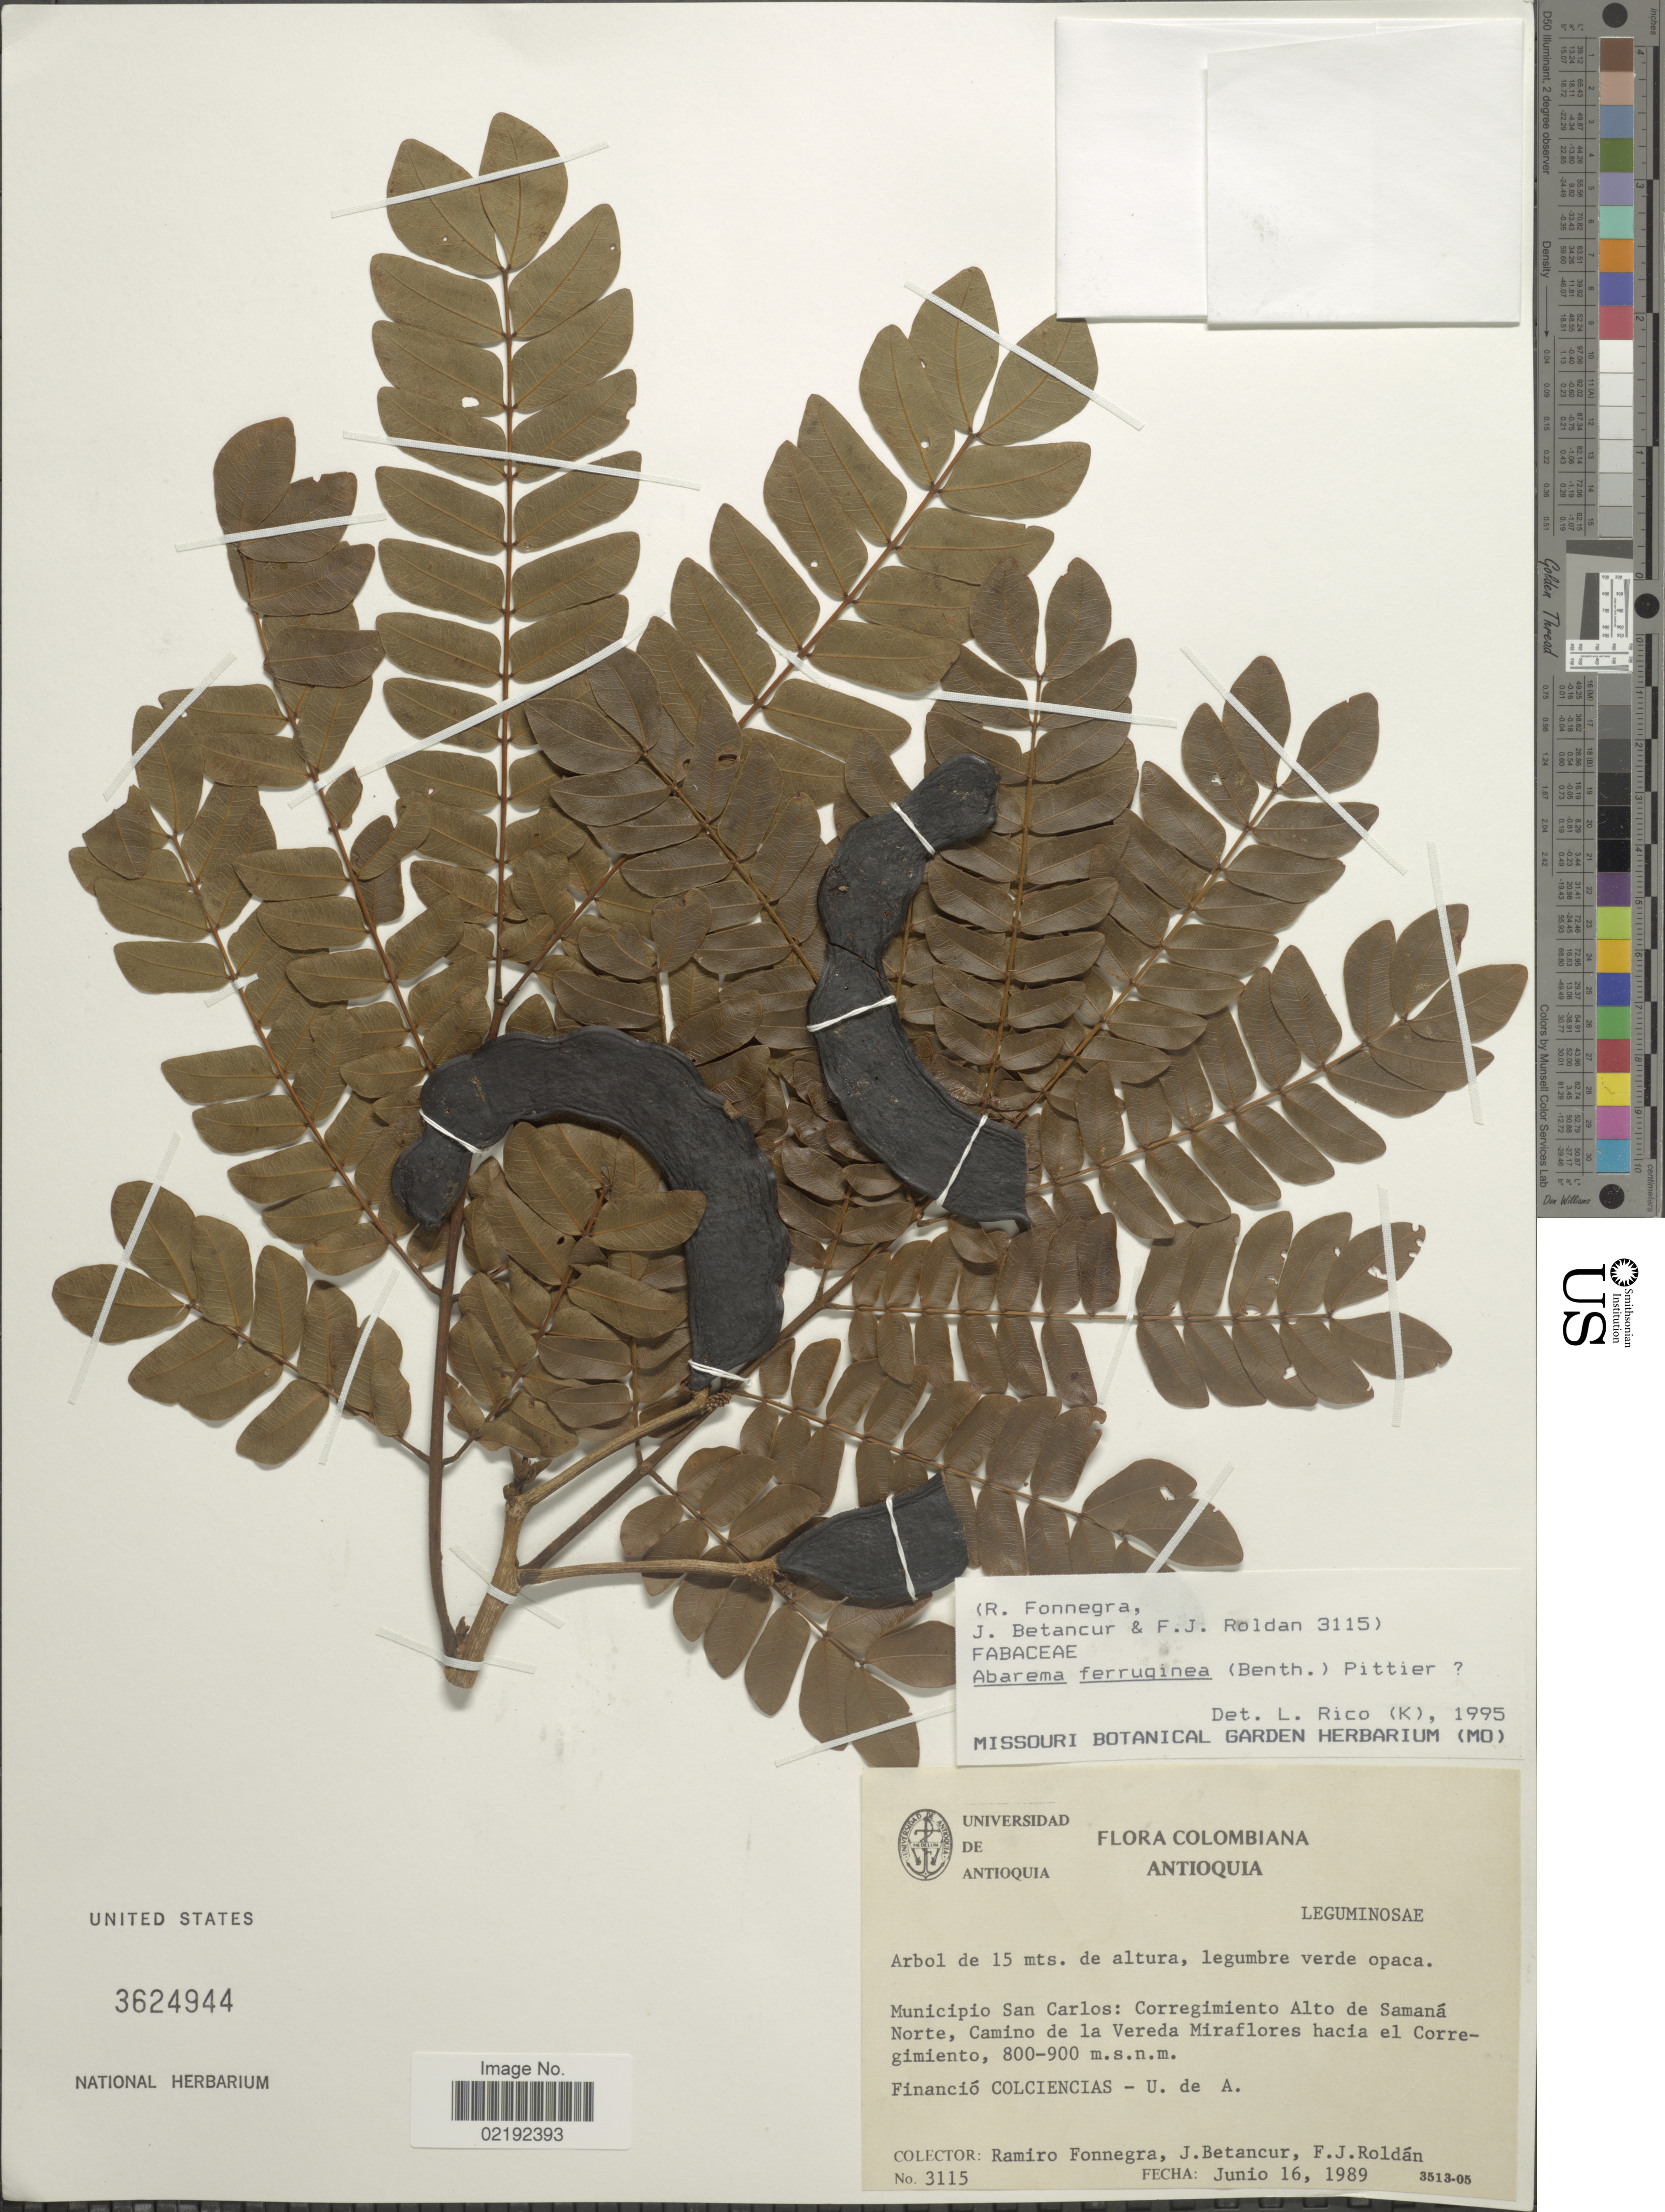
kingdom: Plantae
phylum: Tracheophyta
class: Magnoliopsida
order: Fabales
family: Fabaceae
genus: Abarema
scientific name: Abarema ferruginea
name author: (Benth.) Pittier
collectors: R. Fonnegra G., J. Betancur & F. J. Roldán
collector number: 3115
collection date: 1989-06-16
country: Colombia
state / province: Antioquia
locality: Municipio de San Carlos, Corregimiento Alto de Samana Norte, Camino de la Vereda Miraflores hacia el Corregimiento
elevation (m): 800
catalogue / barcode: US 3624944